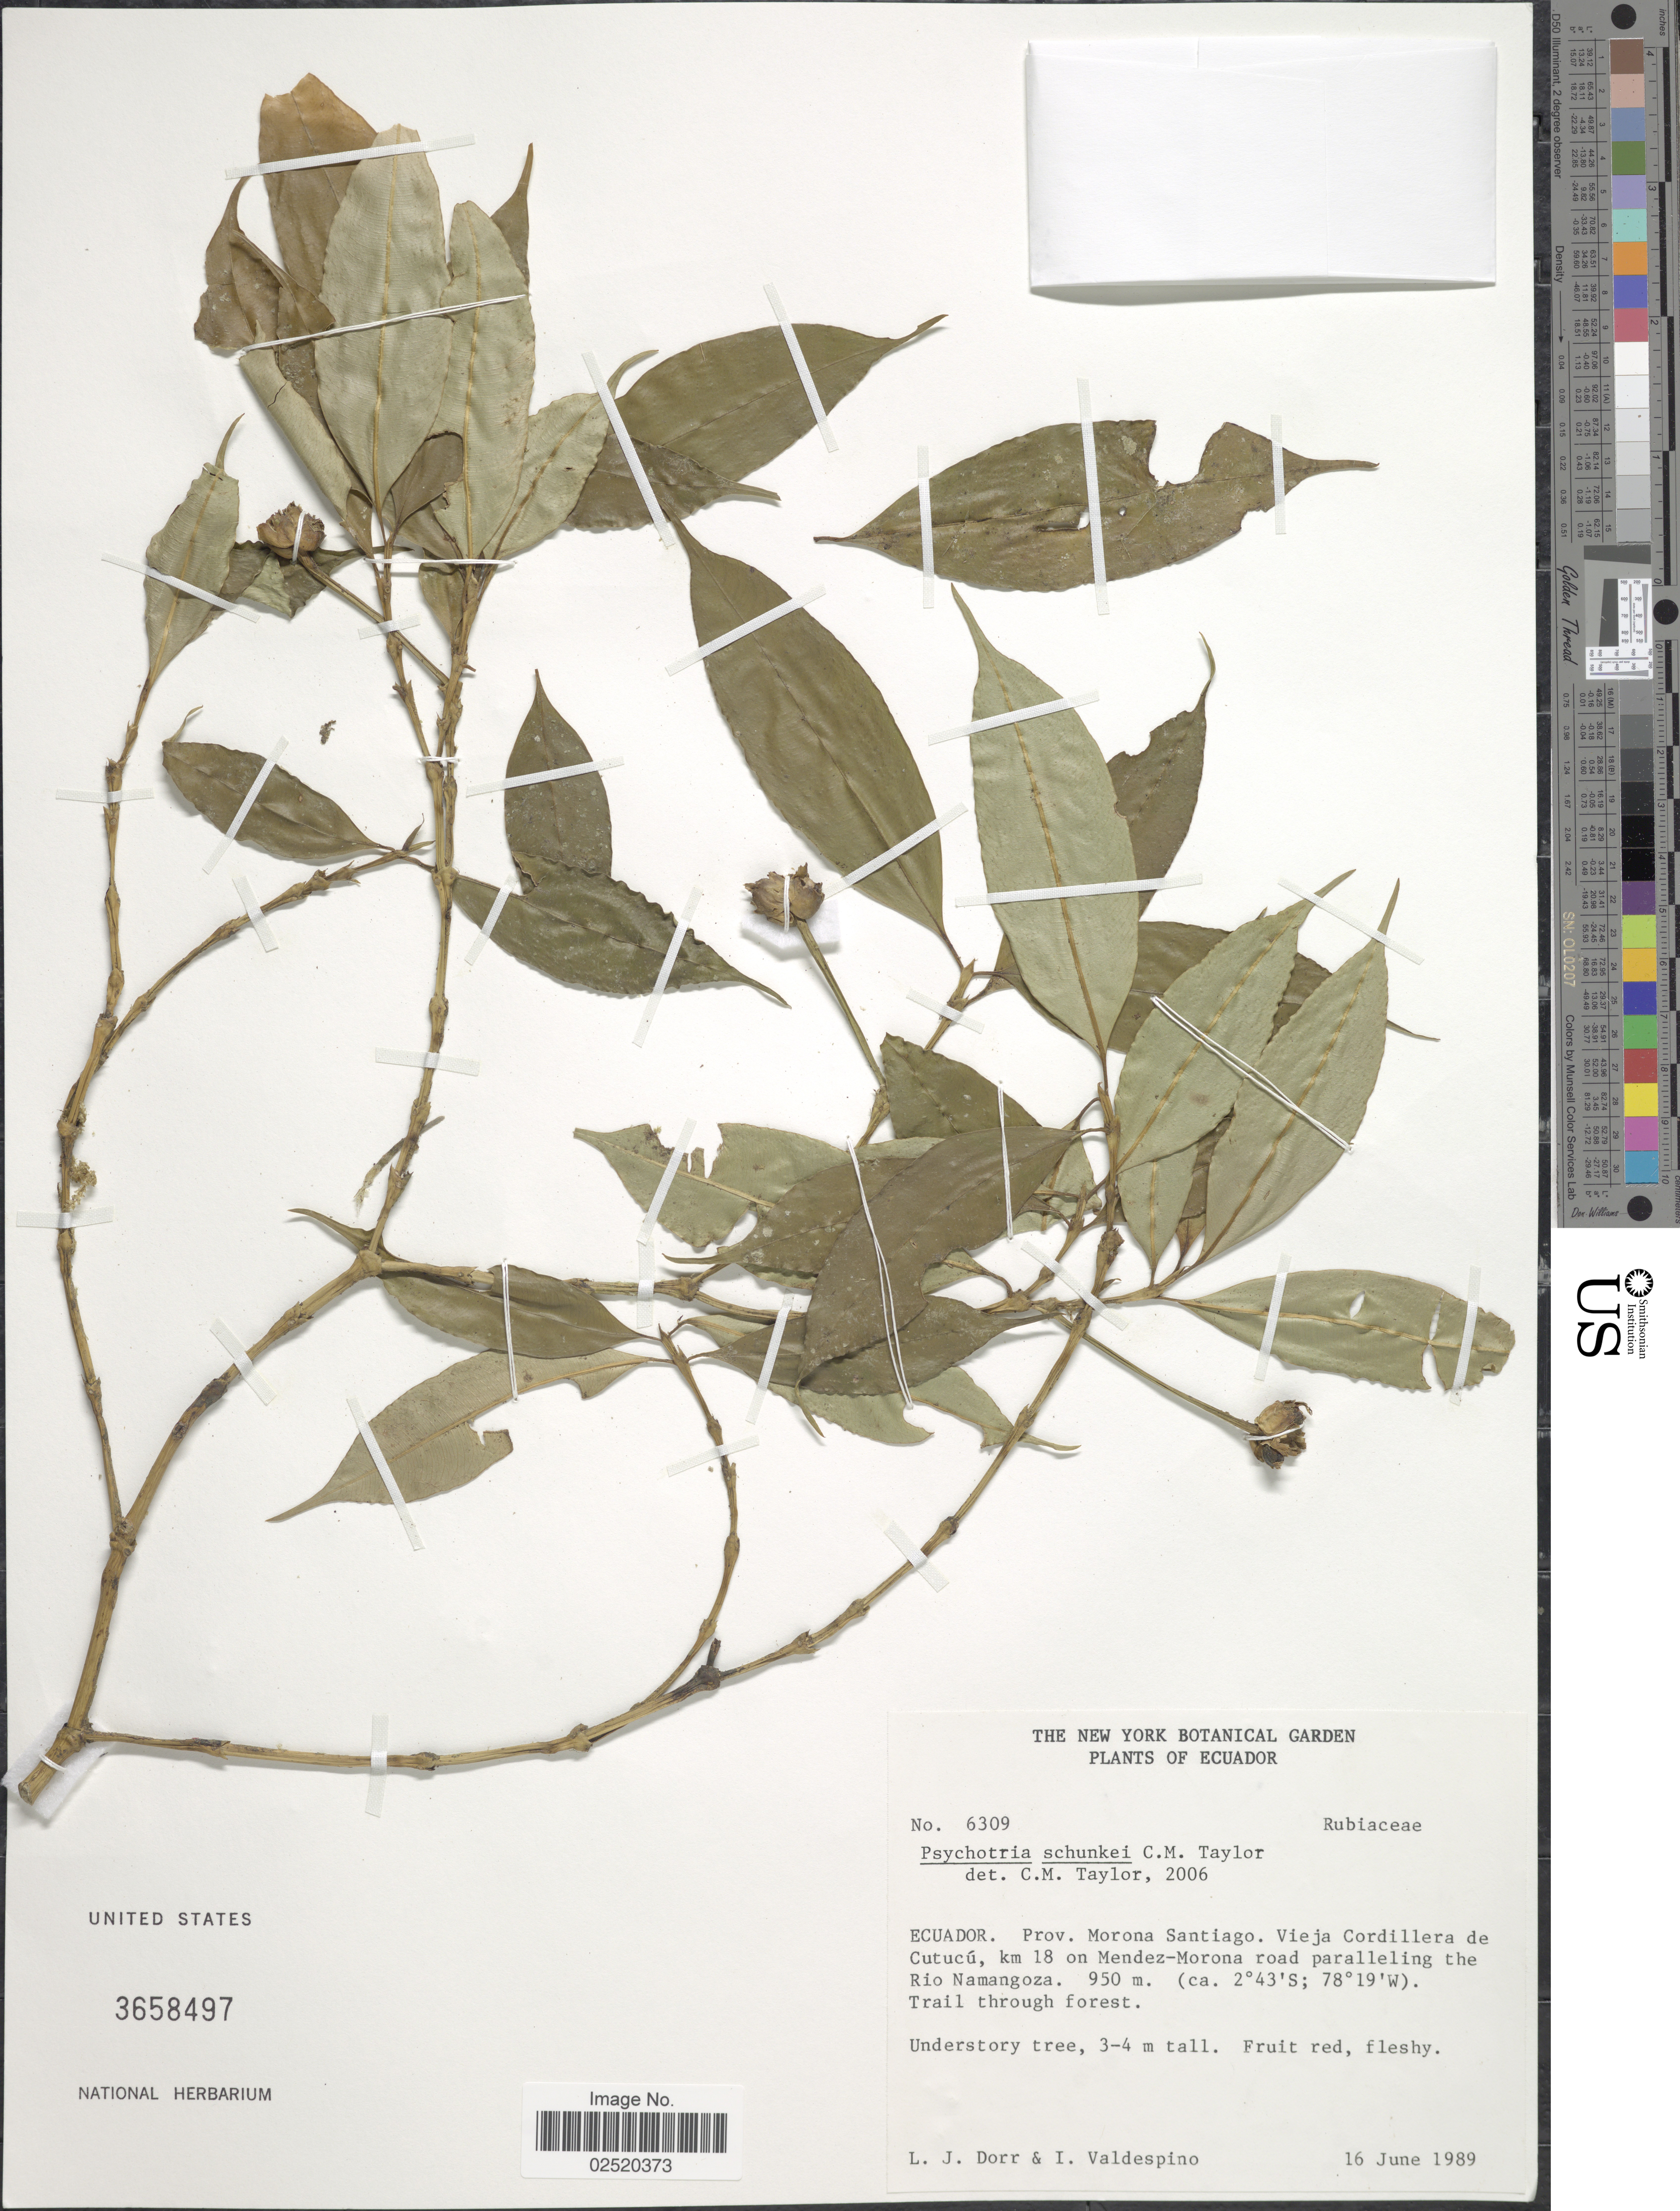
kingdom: Plantae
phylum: Tracheophyta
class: Magnoliopsida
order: Gentianales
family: Rubiaceae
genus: Psychotria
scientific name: Psychotria schunkei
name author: C.M. Taylor in Brako & Zarucchi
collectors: L. J. Dorr & I. A. Valdespino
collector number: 6309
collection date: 1989-06-16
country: Ecuador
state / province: Morona-Santiago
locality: Ecuador: Prov. Morona Santiago, Viejo Cordillera de Cutucu, km 18 on Mendez-Morona road paralleling the Rio Namangoza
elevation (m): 950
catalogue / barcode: US 3658497